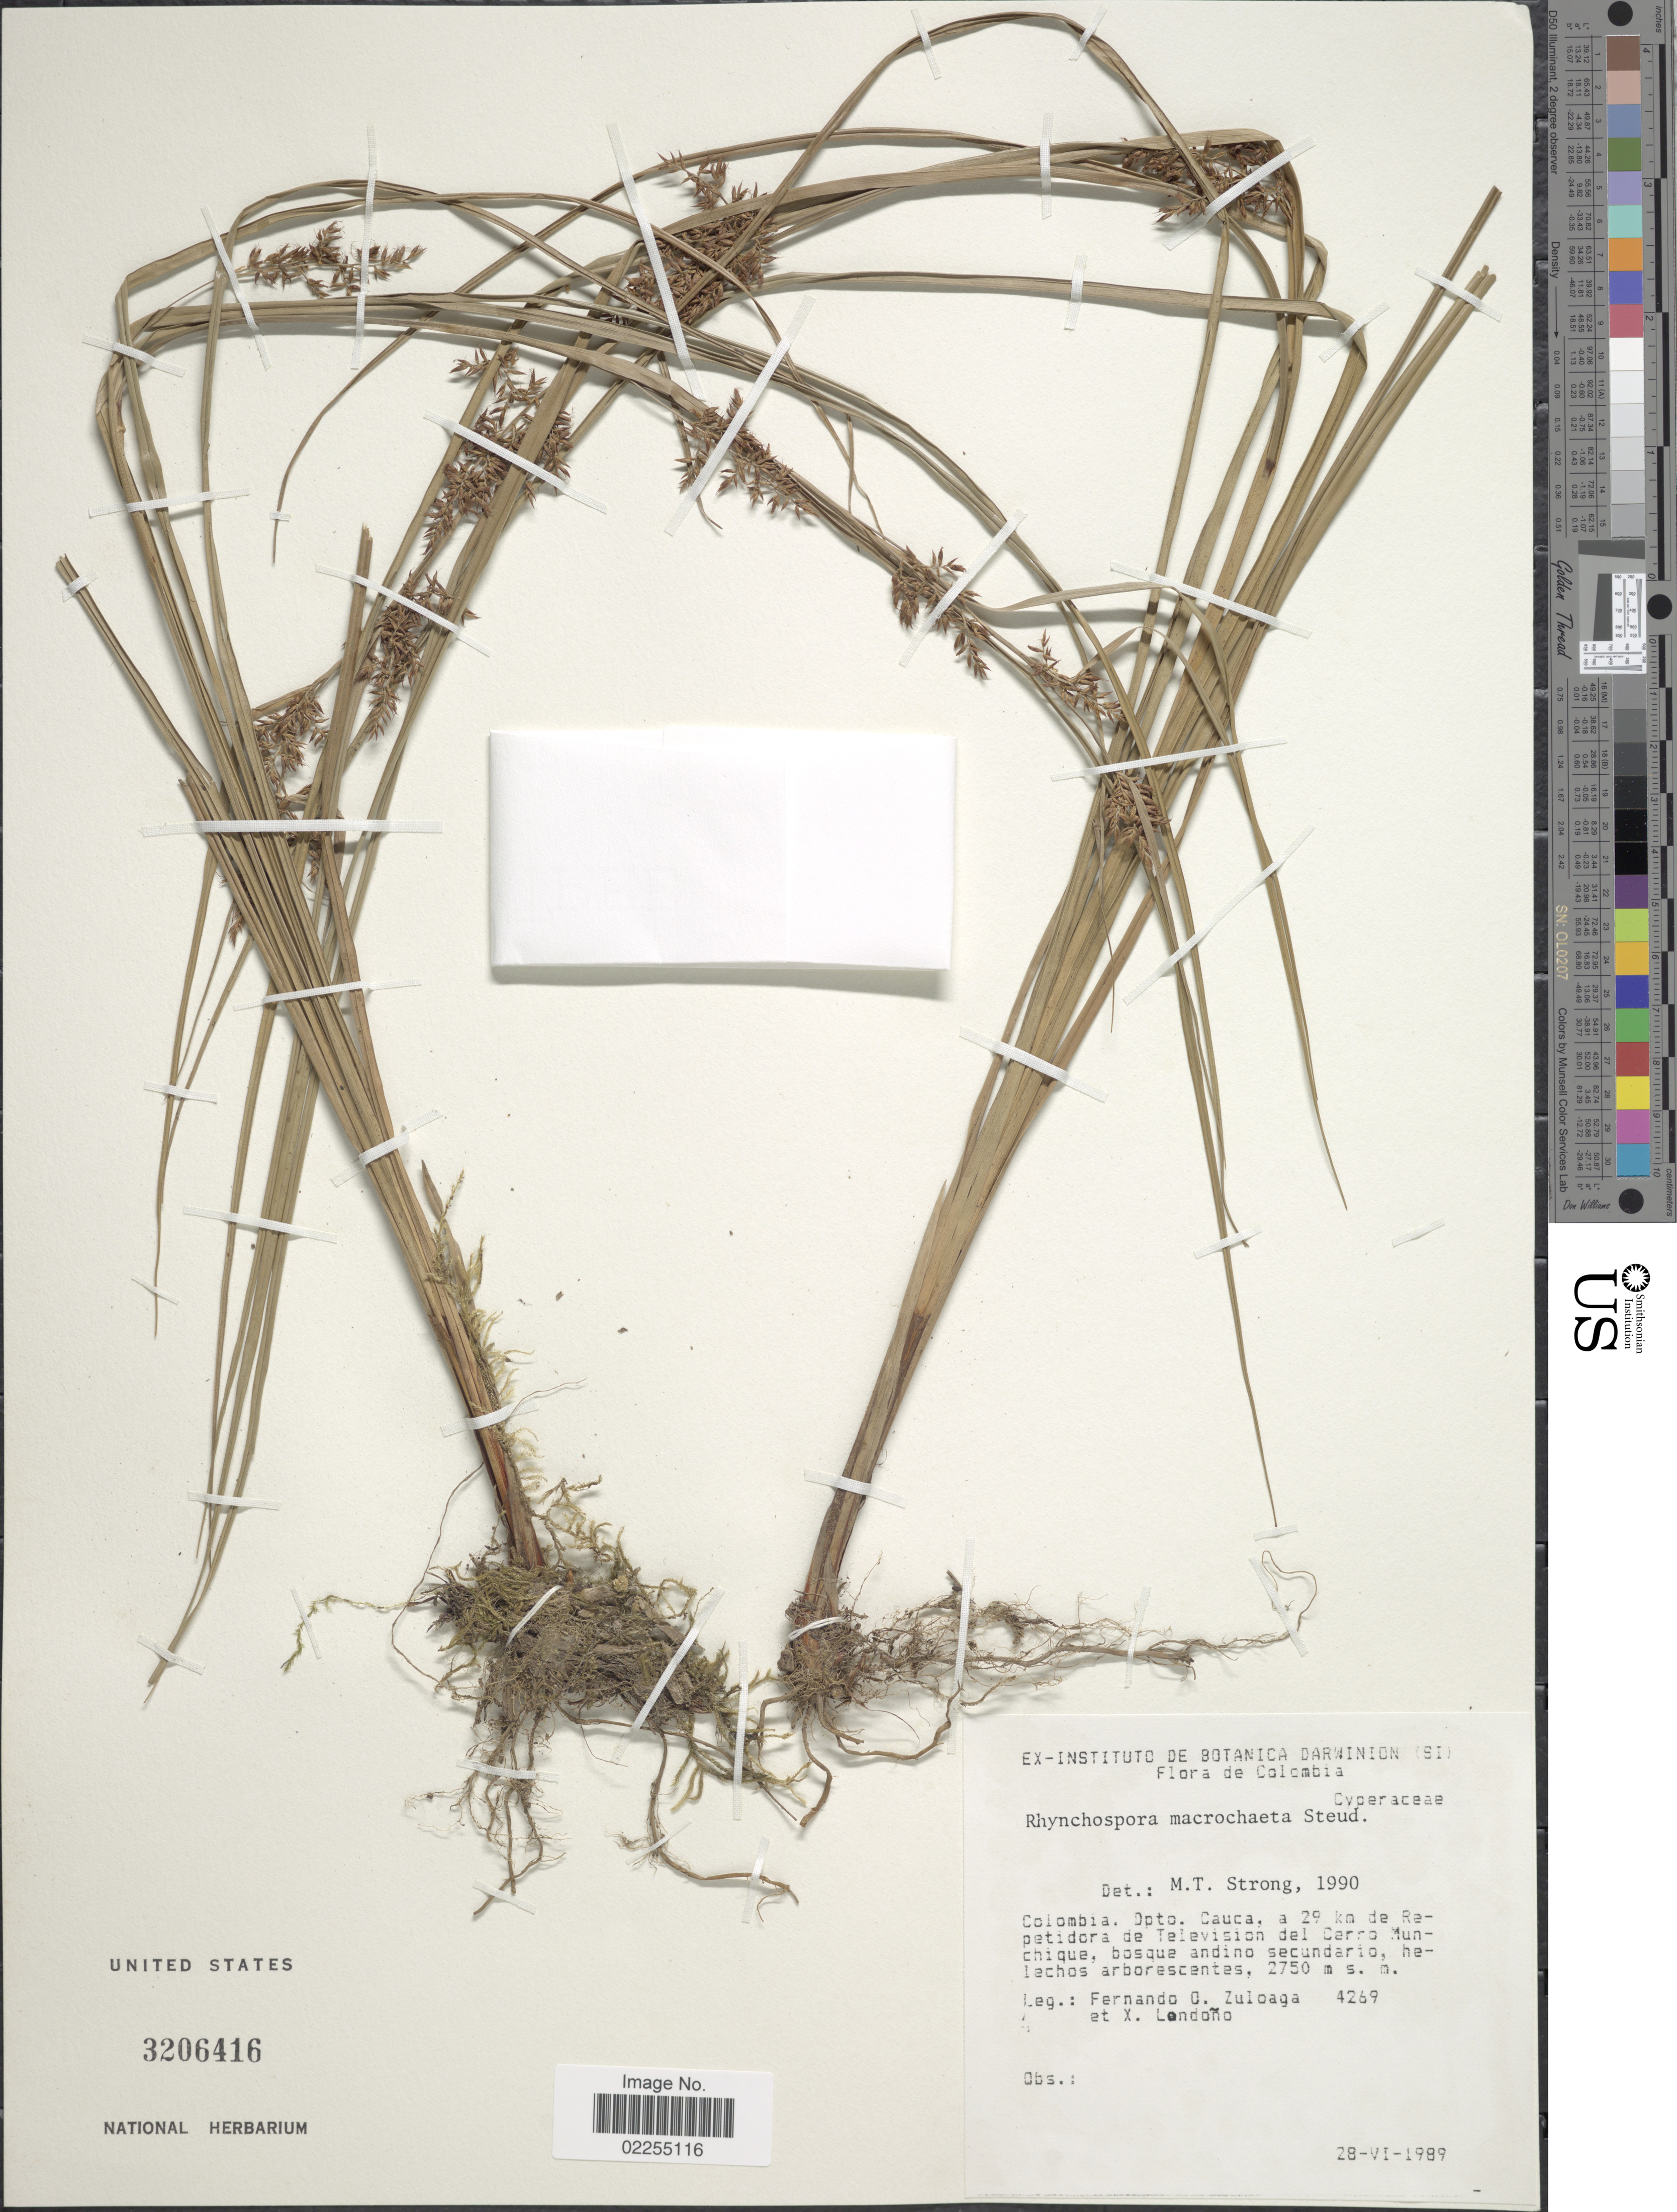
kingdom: Plantae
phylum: Tracheophyta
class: Liliopsida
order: Poales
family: Cyperaceae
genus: Rhynchospora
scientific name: Rhynchospora macrochaeta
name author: Steud. ex Boeckeler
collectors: F. O. Zuloaga & X. Londoño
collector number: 4269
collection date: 1989-06-28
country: Colombia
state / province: Cauca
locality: A 29 km de Repetidora de Television del Cerro Munchique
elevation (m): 2750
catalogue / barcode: US 3206416